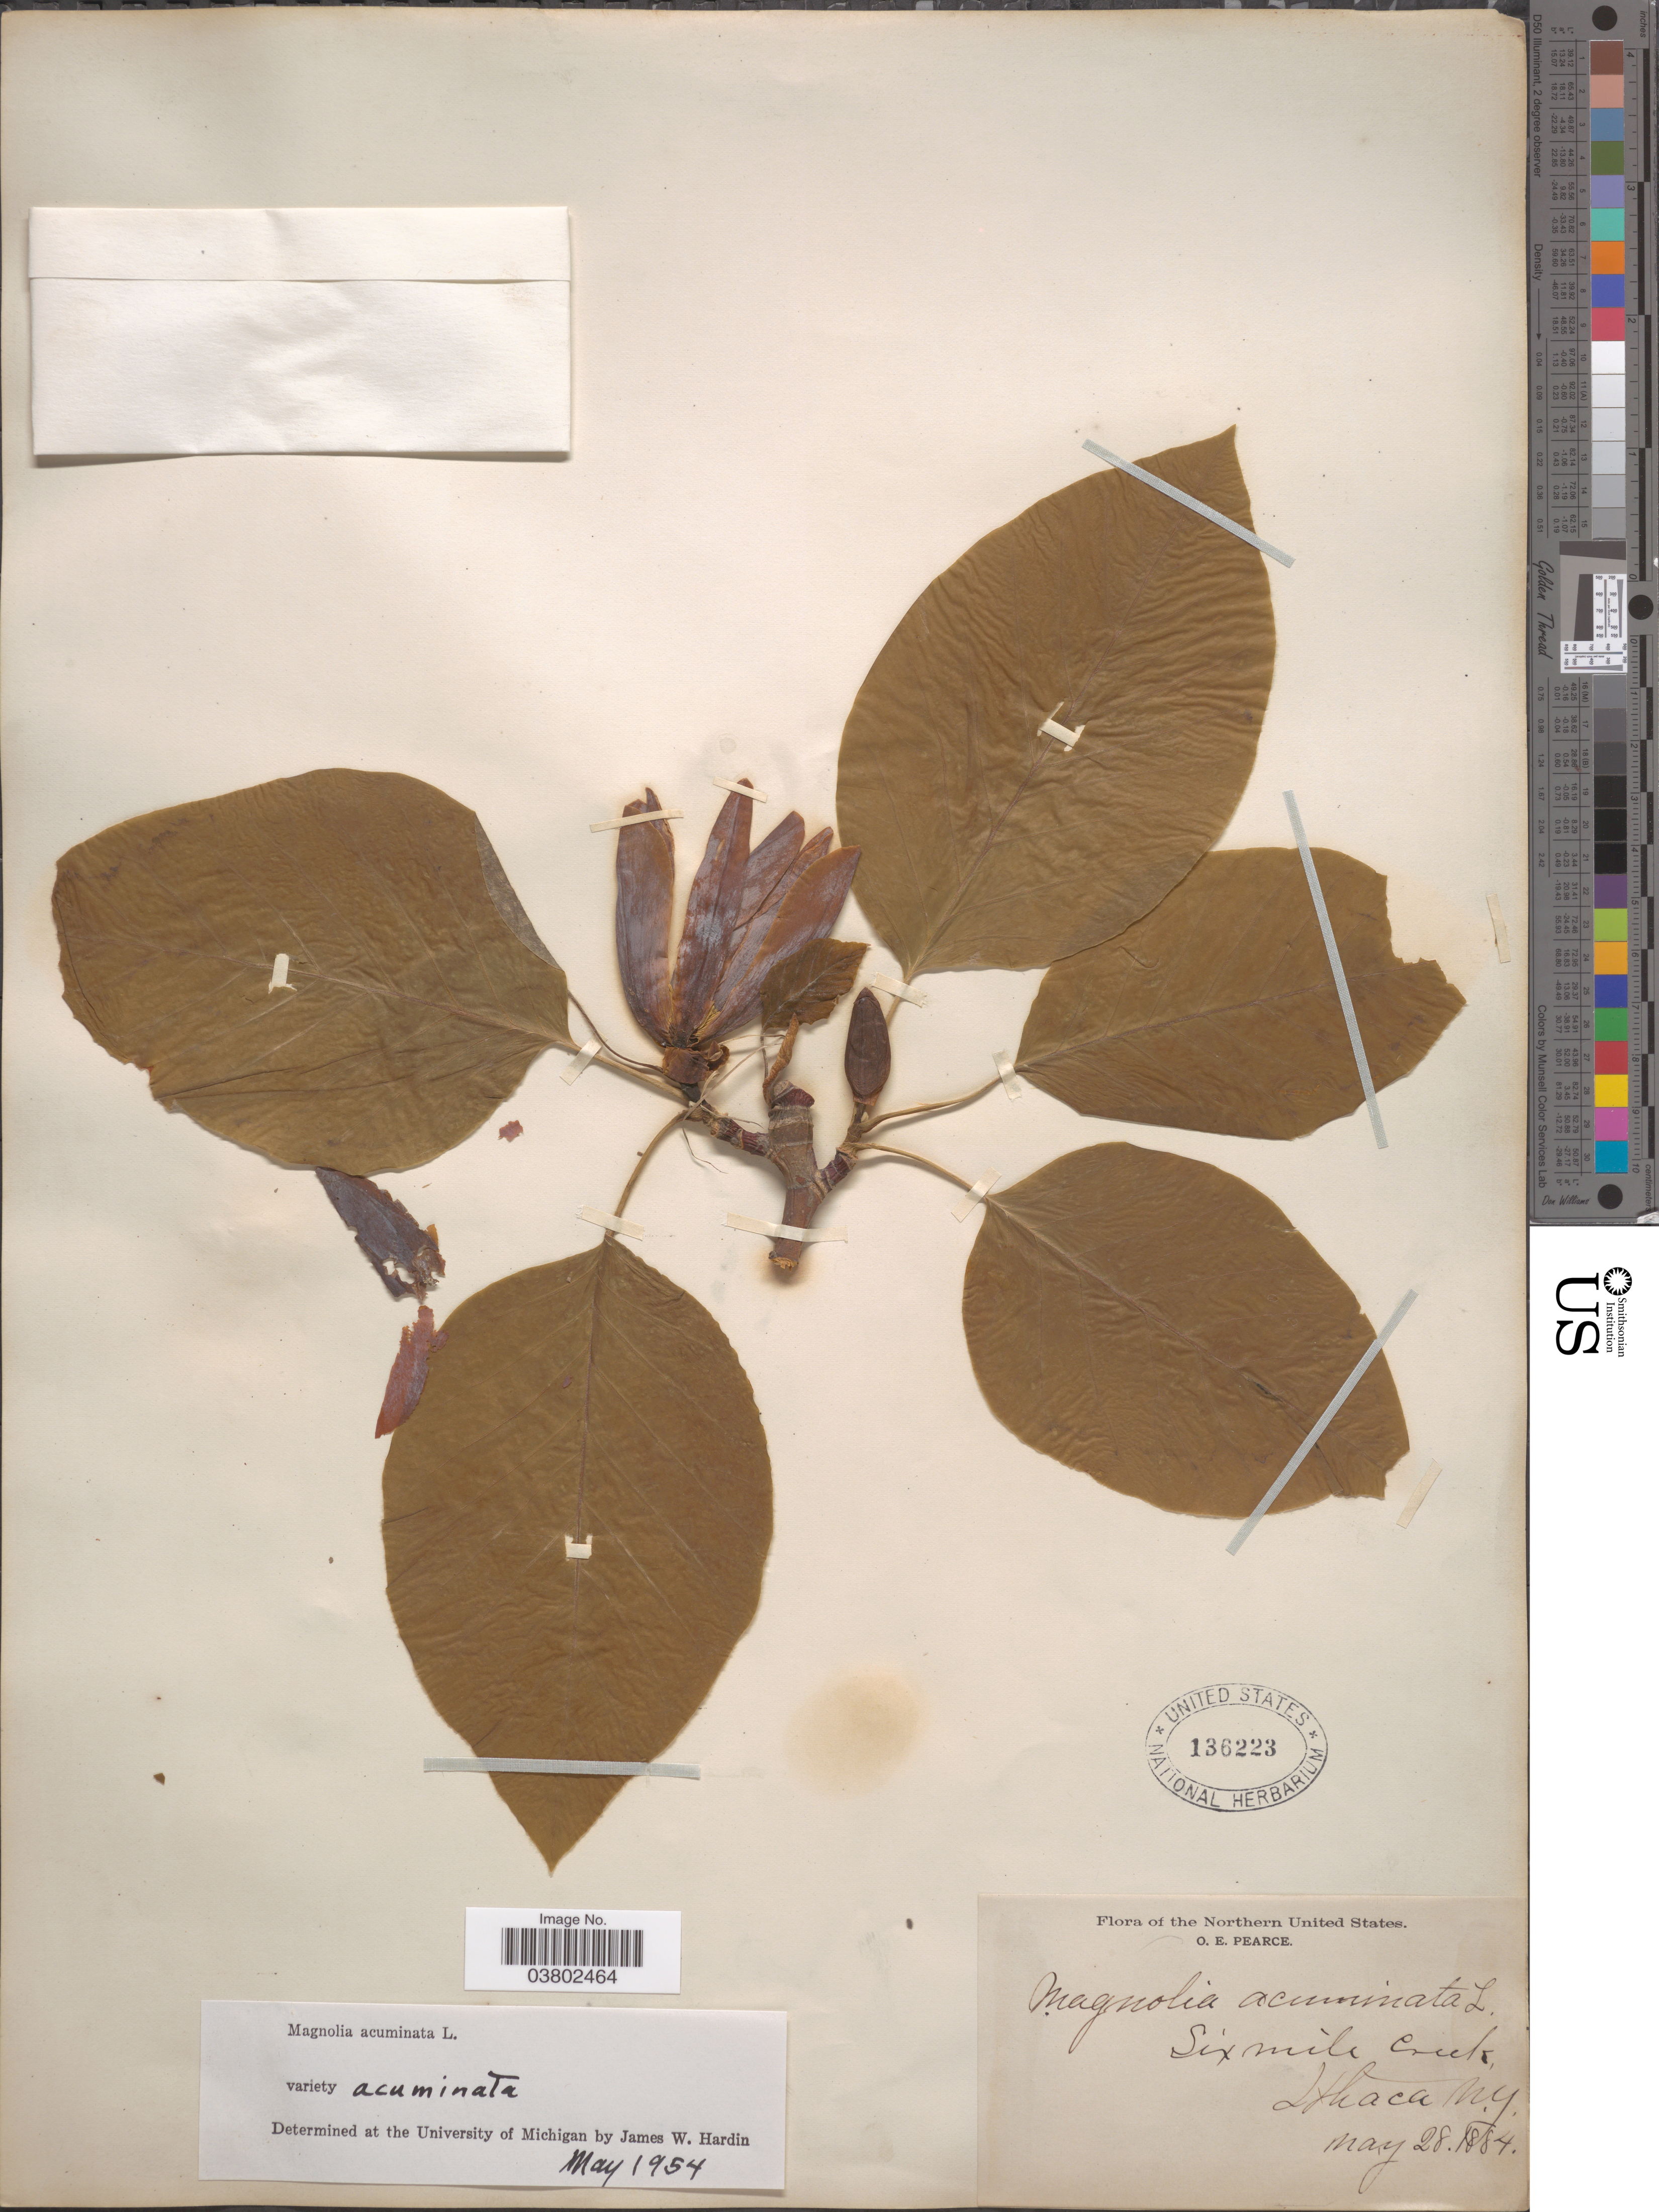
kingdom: Plantae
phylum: Tracheophyta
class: Magnoliopsida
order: Magnoliales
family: Magnoliaceae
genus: Magnolia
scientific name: Magnolia acuminata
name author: (L.) L.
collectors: O. E. Pearce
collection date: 1884-05-28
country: United States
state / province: New York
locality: Northern United States. Sixmile Creek, Ithaca.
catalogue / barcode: US 136223